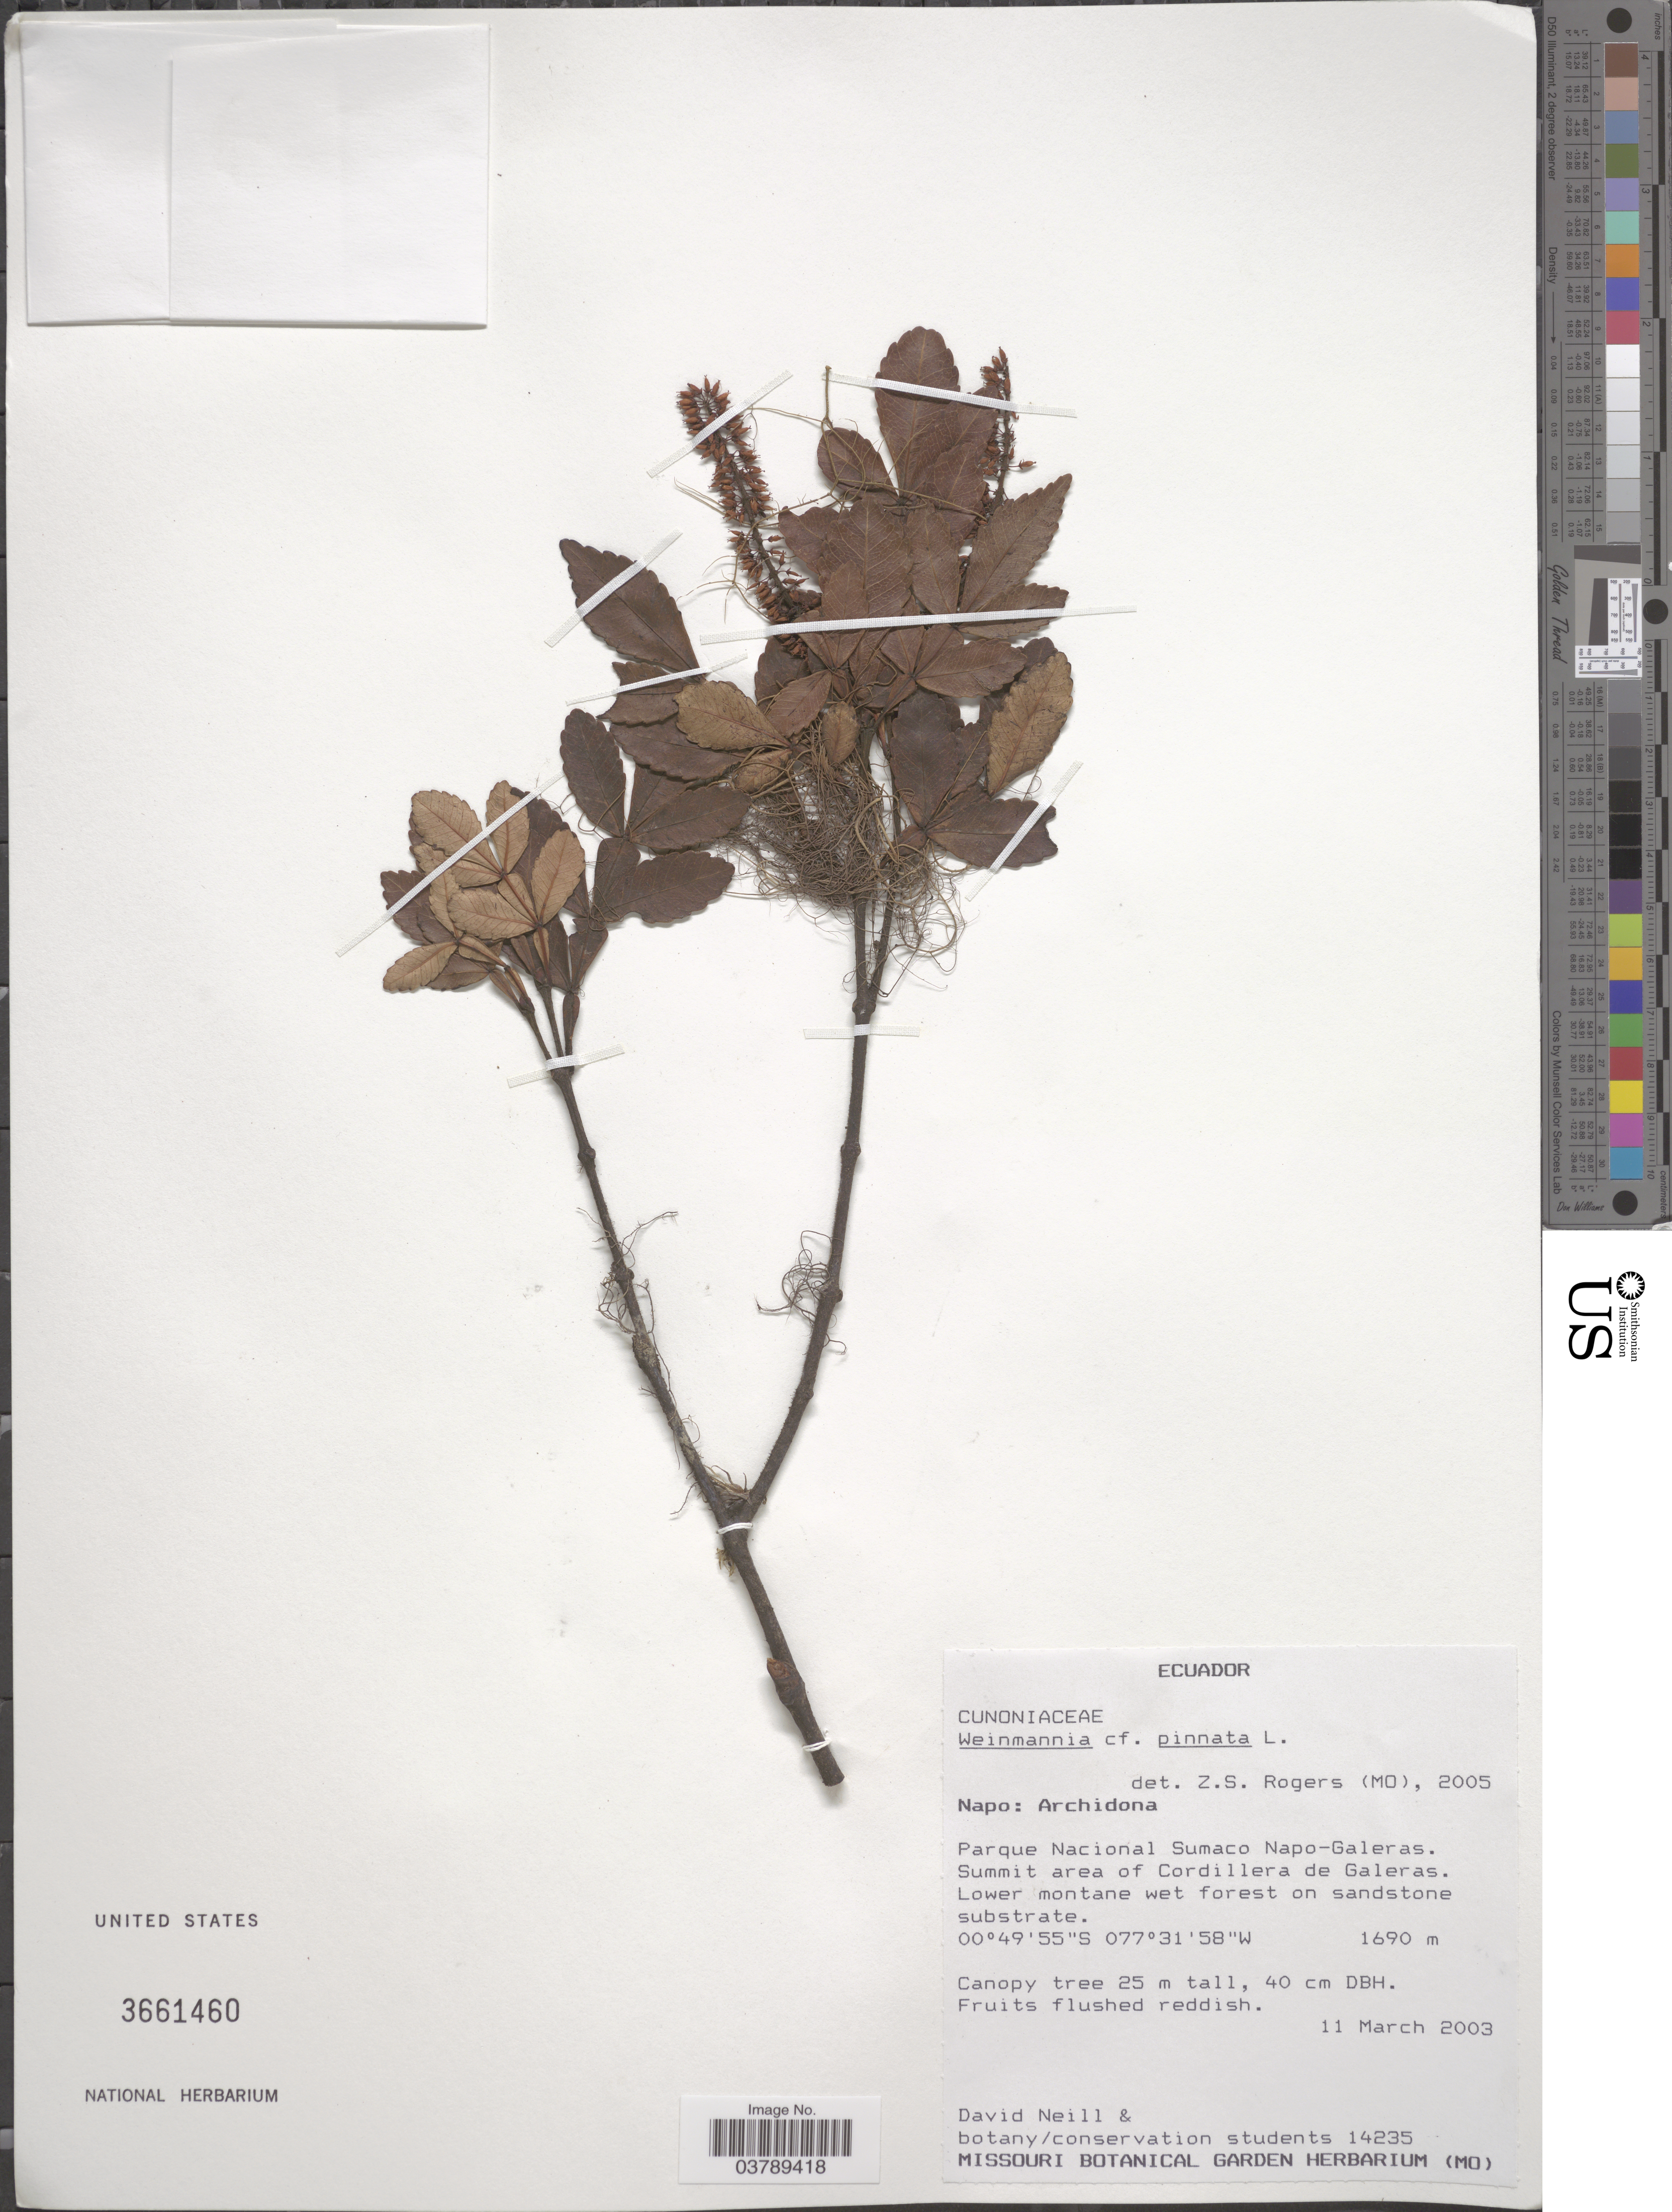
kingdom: Plantae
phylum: Tracheophyta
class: Magnoliopsida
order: Oxalidales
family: Cunoniaceae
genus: Weinmannia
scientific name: Weinmannia pinnata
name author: L.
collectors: D. Neill & Botany/conservation students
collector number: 14235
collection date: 2003-03-11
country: Ecuador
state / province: Napo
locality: Archidona. Parque Nacional Sumaco Napo-Galeras, Summit area of Cordillera de Galeras.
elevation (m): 1690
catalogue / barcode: US 3661460